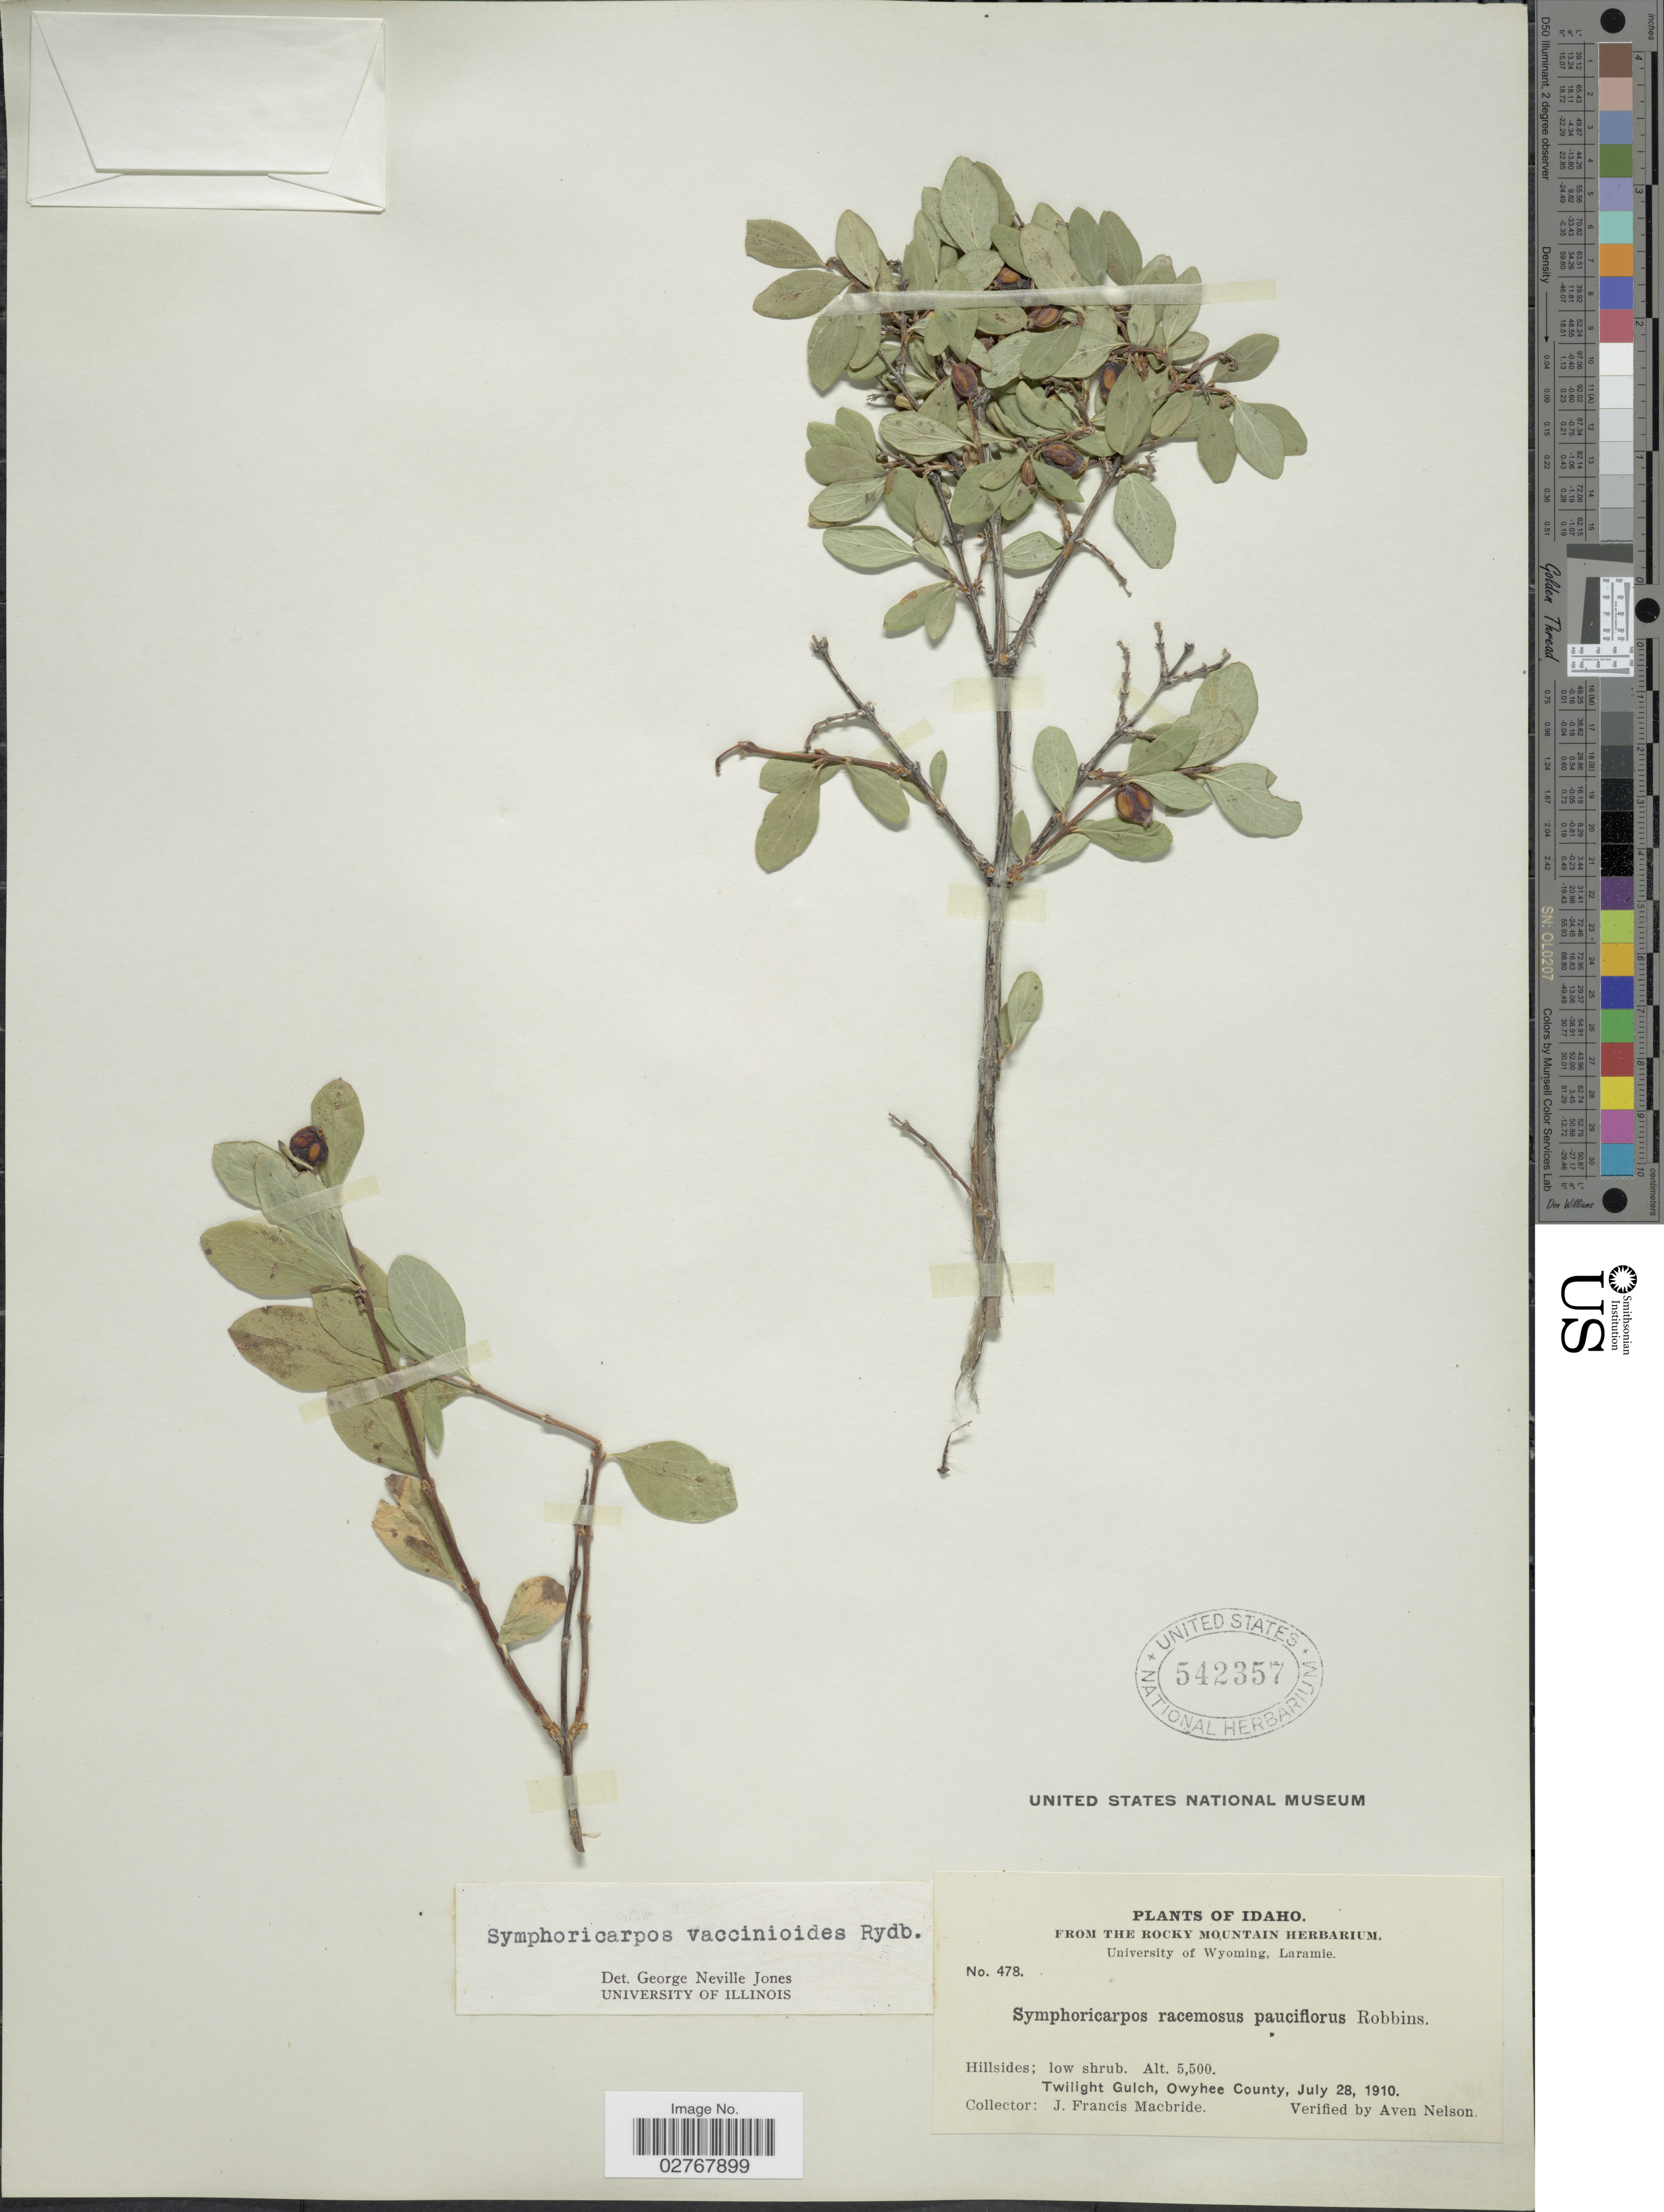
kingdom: Plantae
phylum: Tracheophyta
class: Magnoliopsida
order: Dipsacales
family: Caprifoliaceae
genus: Symphoricarpos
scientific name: Symphoricarpos vaccinioides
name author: Rydb.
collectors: J. F. Macbride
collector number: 478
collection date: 1910-07-28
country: United States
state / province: Idaho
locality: Twilight Gulch, Owyhee County.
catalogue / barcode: US 542357